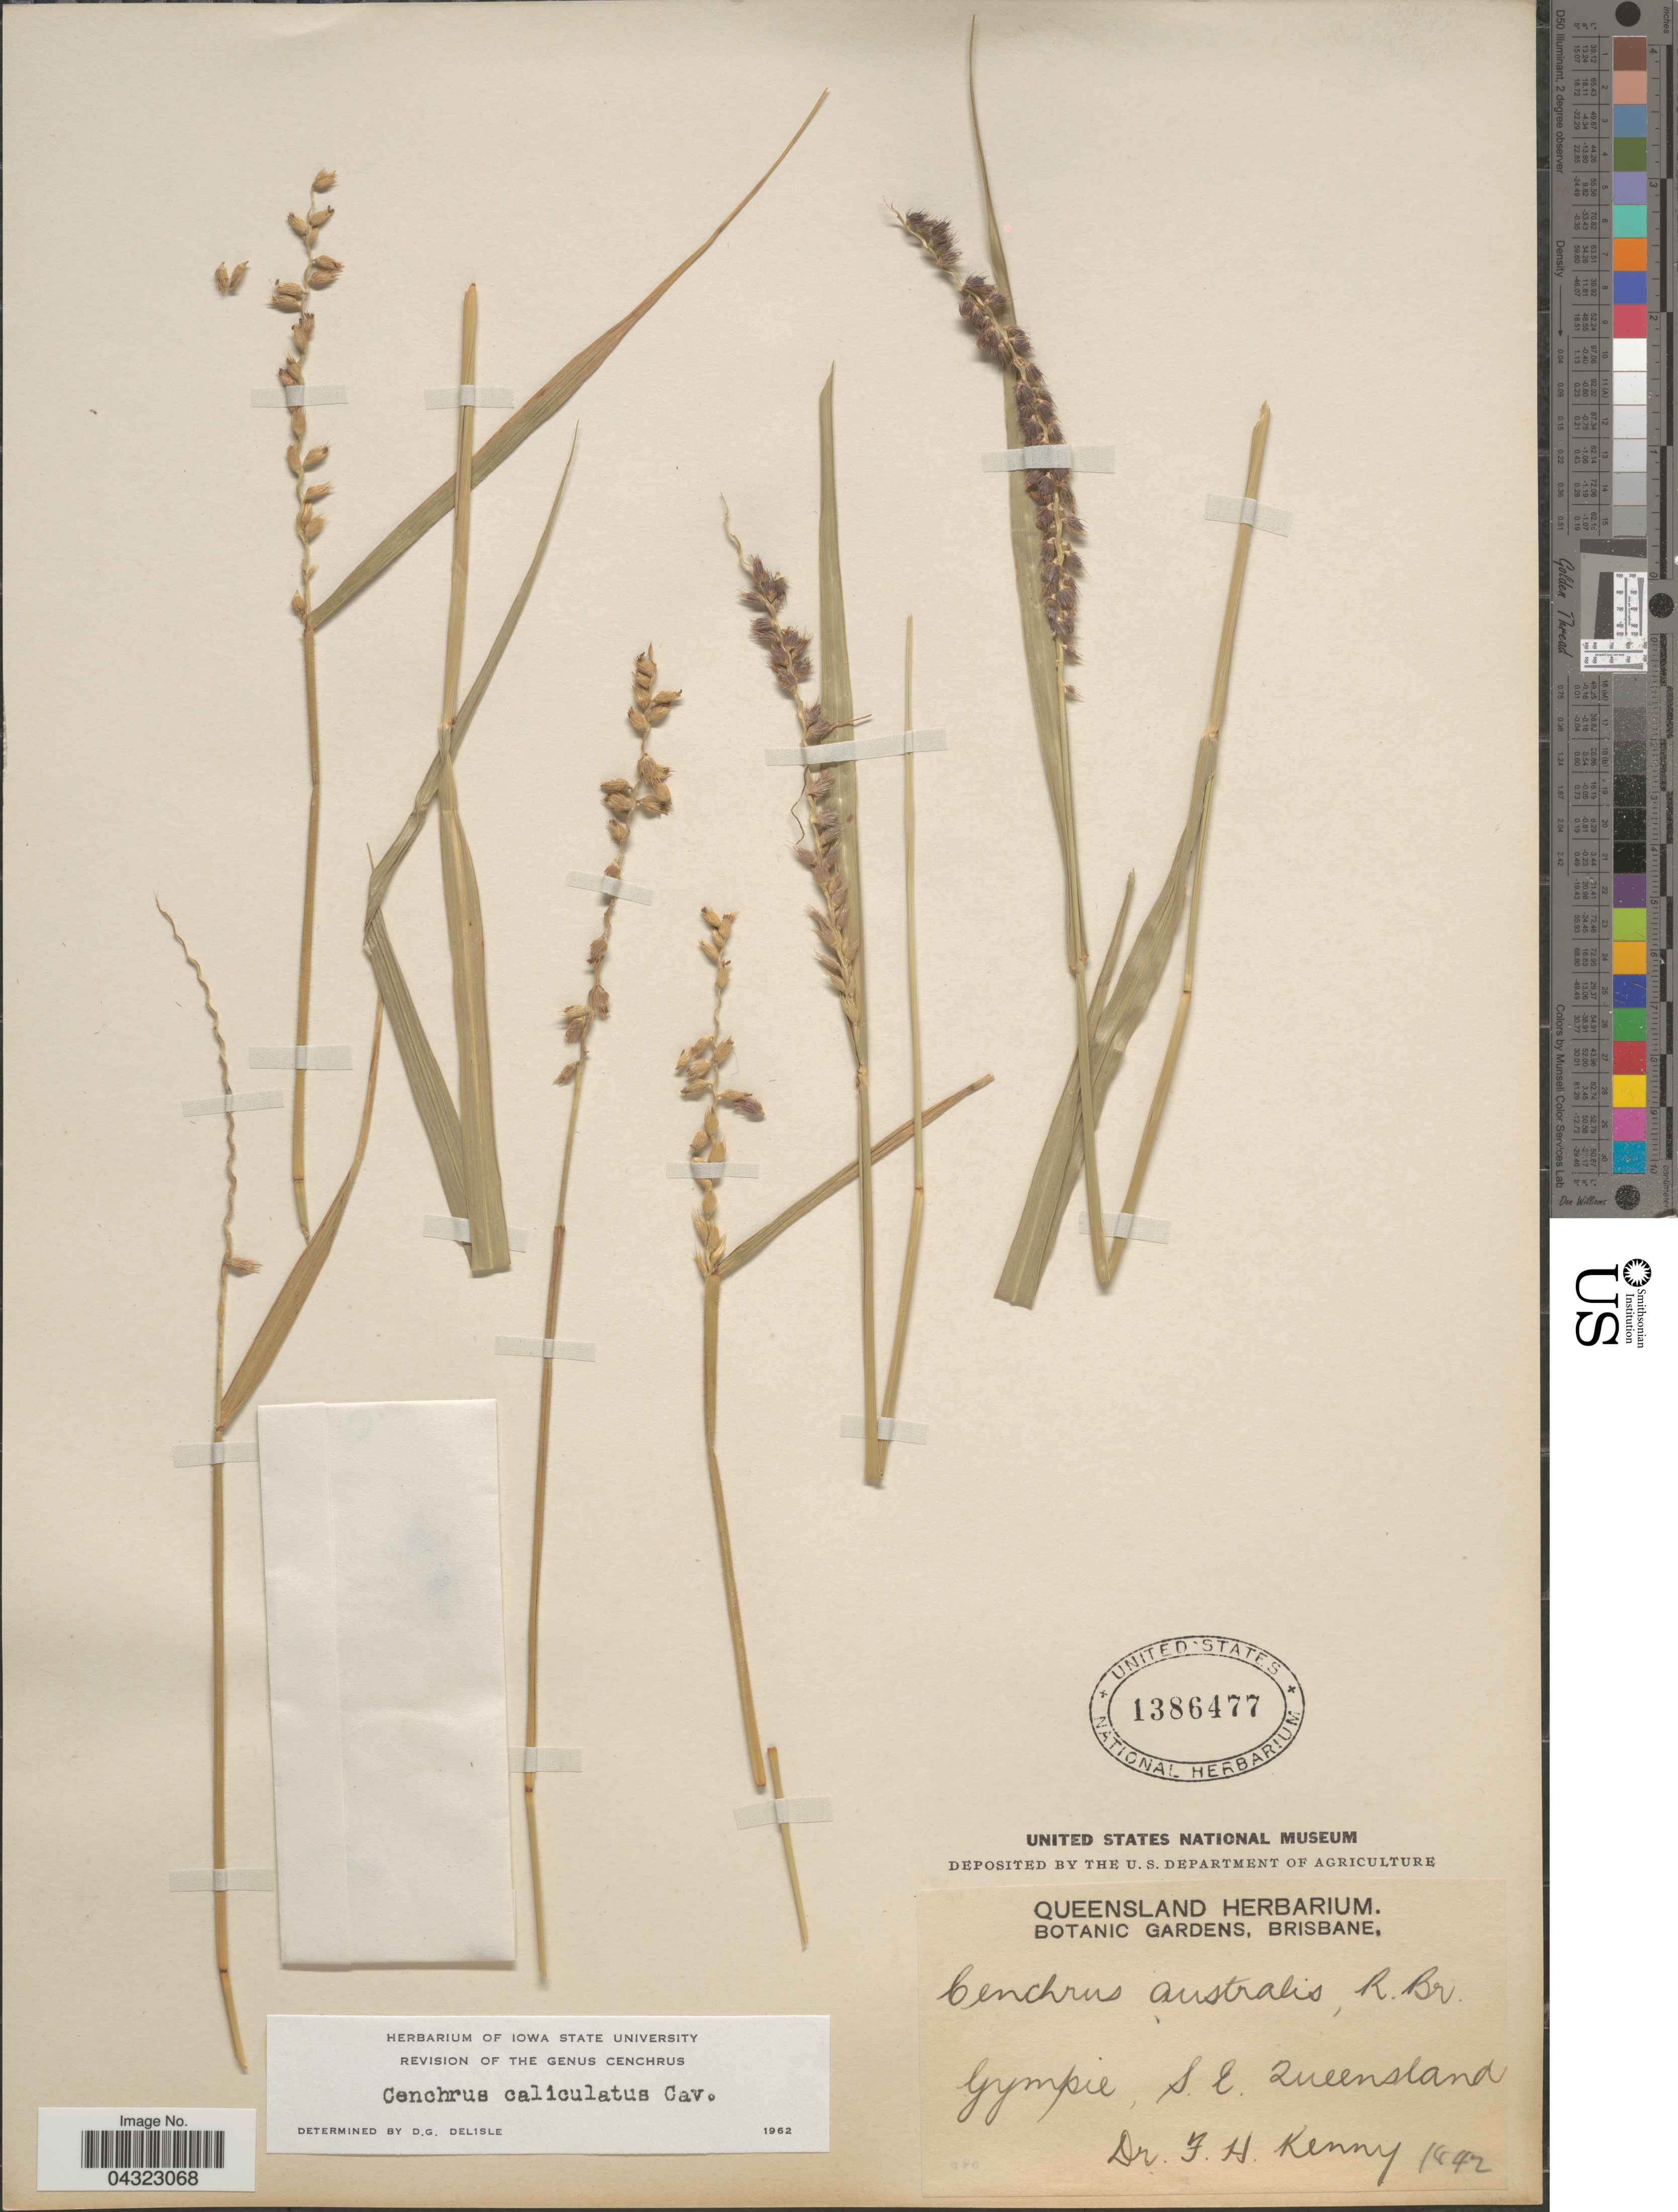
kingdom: Plantae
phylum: Tracheophyta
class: Liliopsida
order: Poales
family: Poaceae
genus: Cenchrus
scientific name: Cenchrus caliculatus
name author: Cav.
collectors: F. Kenny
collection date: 1842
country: Australia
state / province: Queensland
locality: Gympie, S.E. Queensland.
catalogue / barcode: US 1386477